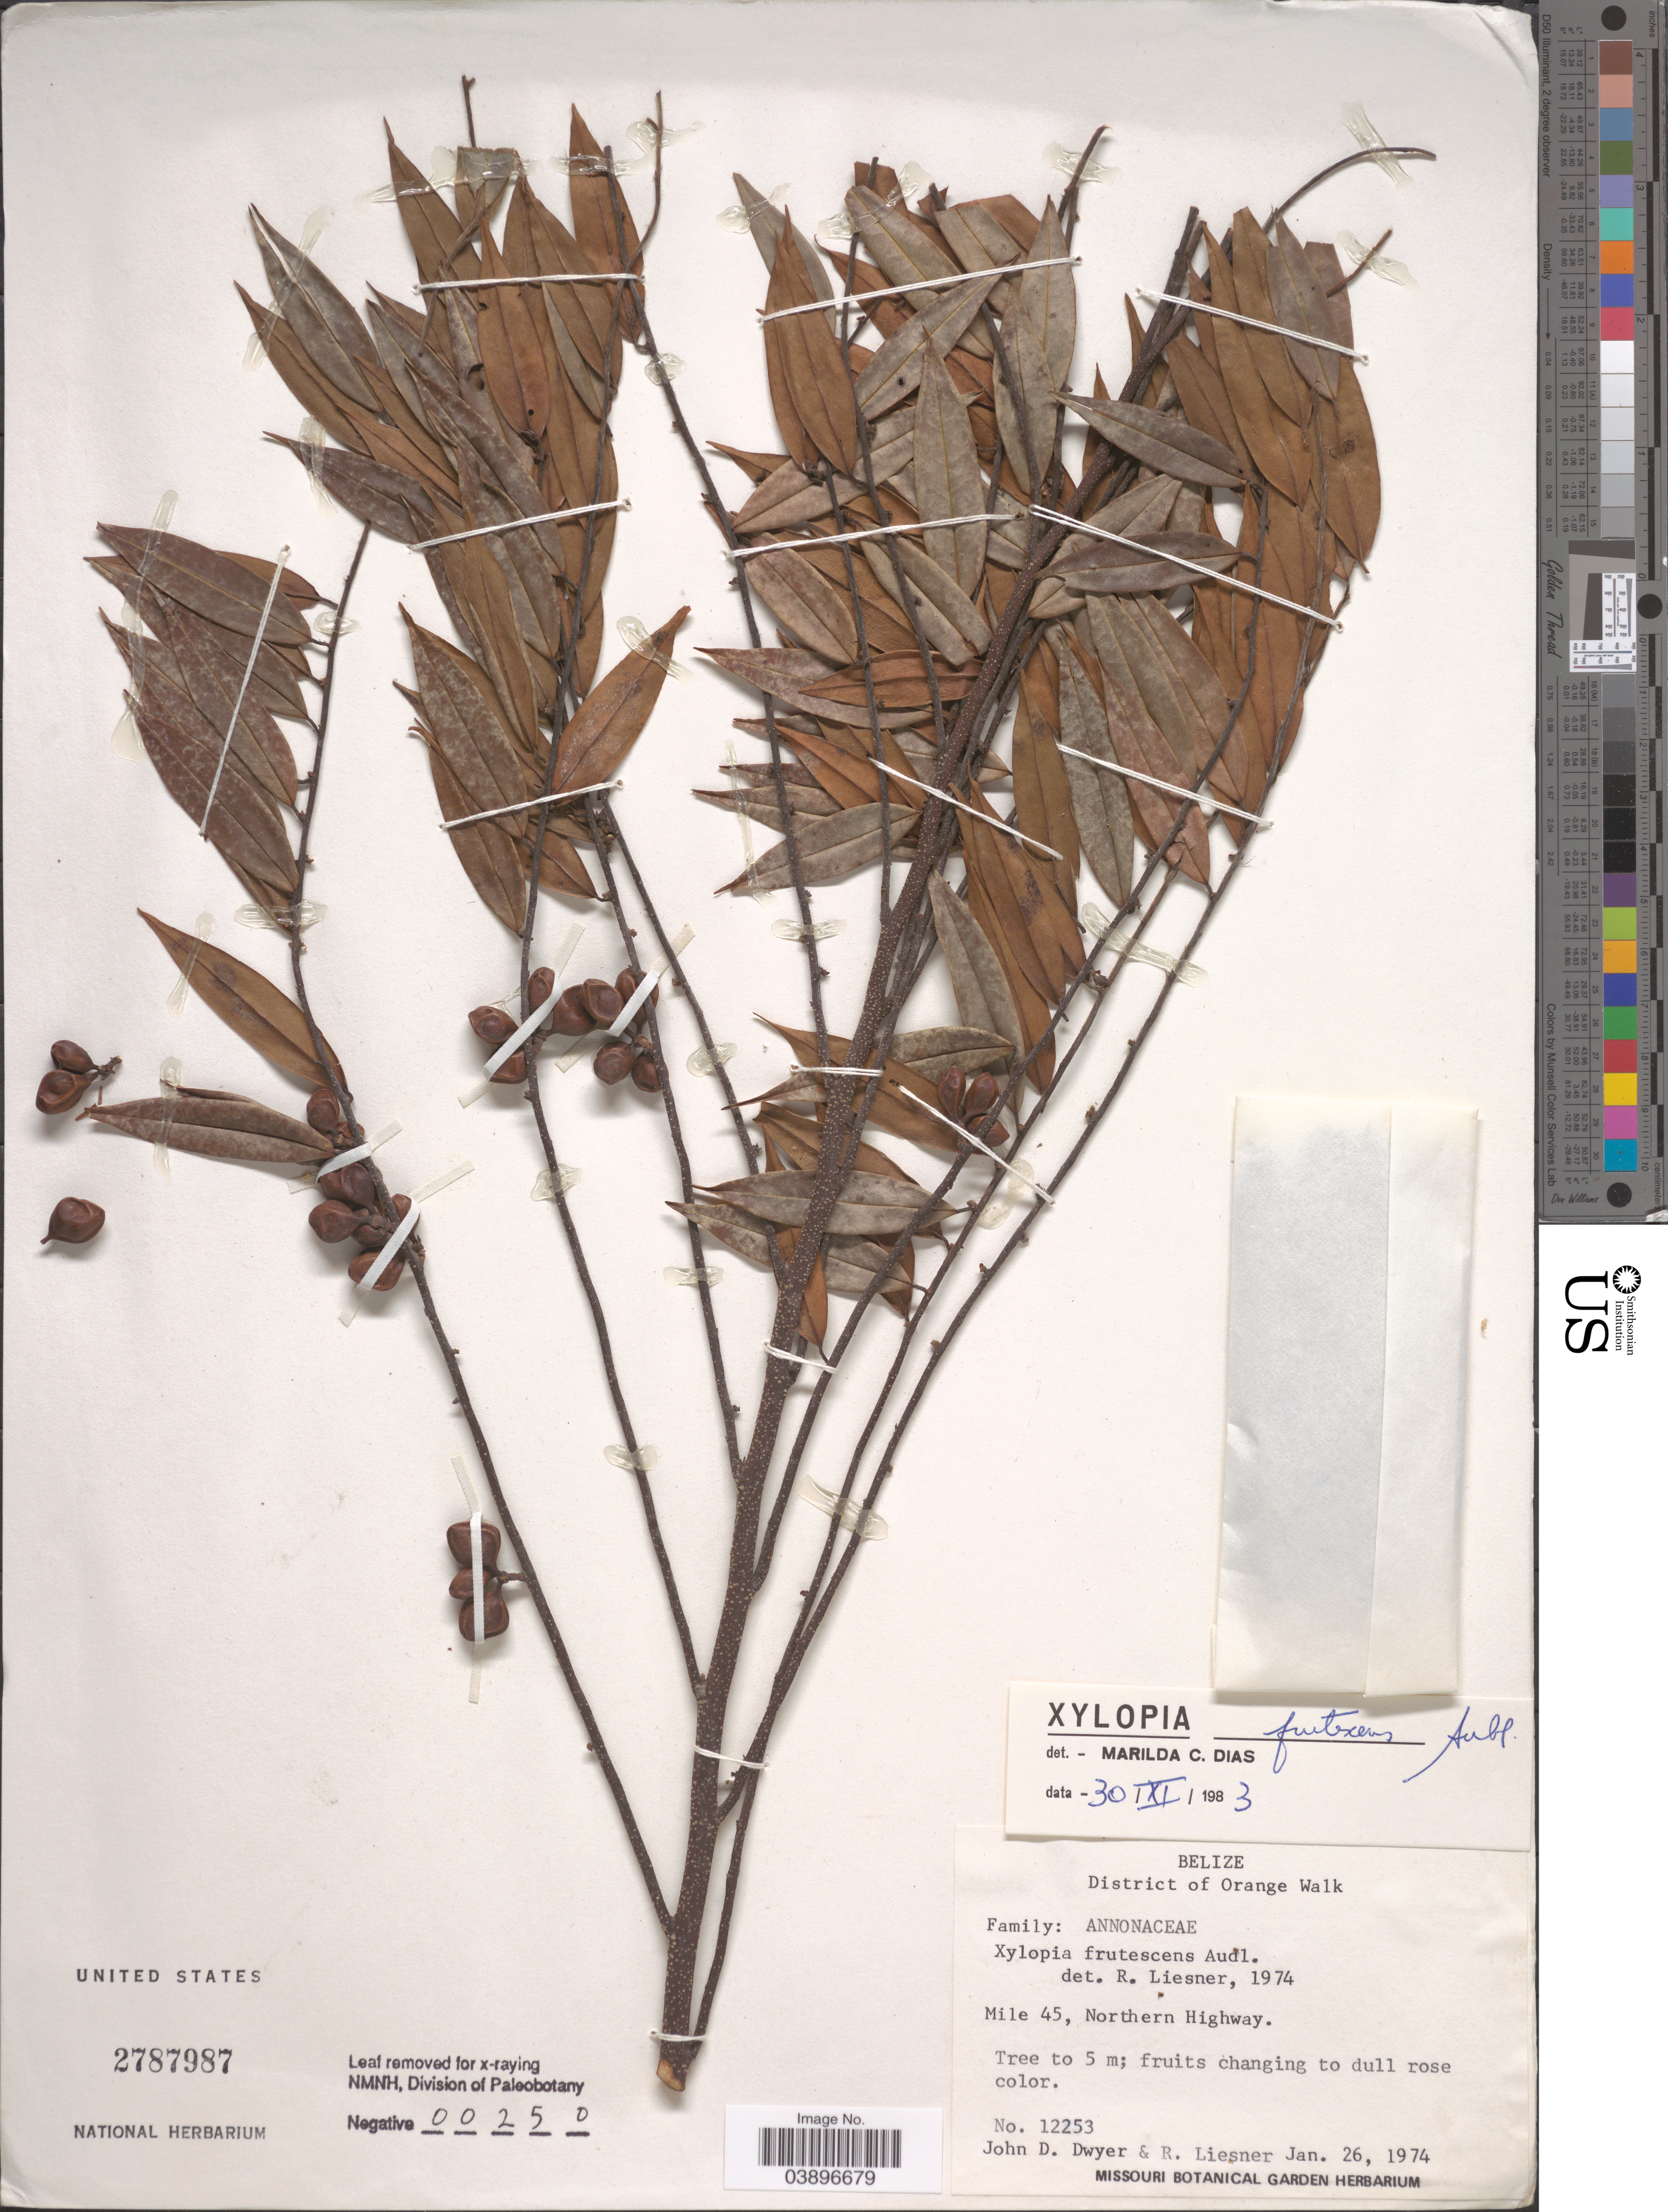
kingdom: Plantae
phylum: Tracheophyta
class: Magnoliopsida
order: Magnoliales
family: Annonaceae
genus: Xylopia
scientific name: Xylopia frutescens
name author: Aubl.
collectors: J. D. Dwyer & R. L. Liesner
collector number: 12253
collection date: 1974-01-26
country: Belize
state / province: Orange Walk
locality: District of Orange Walk. Mile 45, Northern Highway.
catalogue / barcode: US 2787987